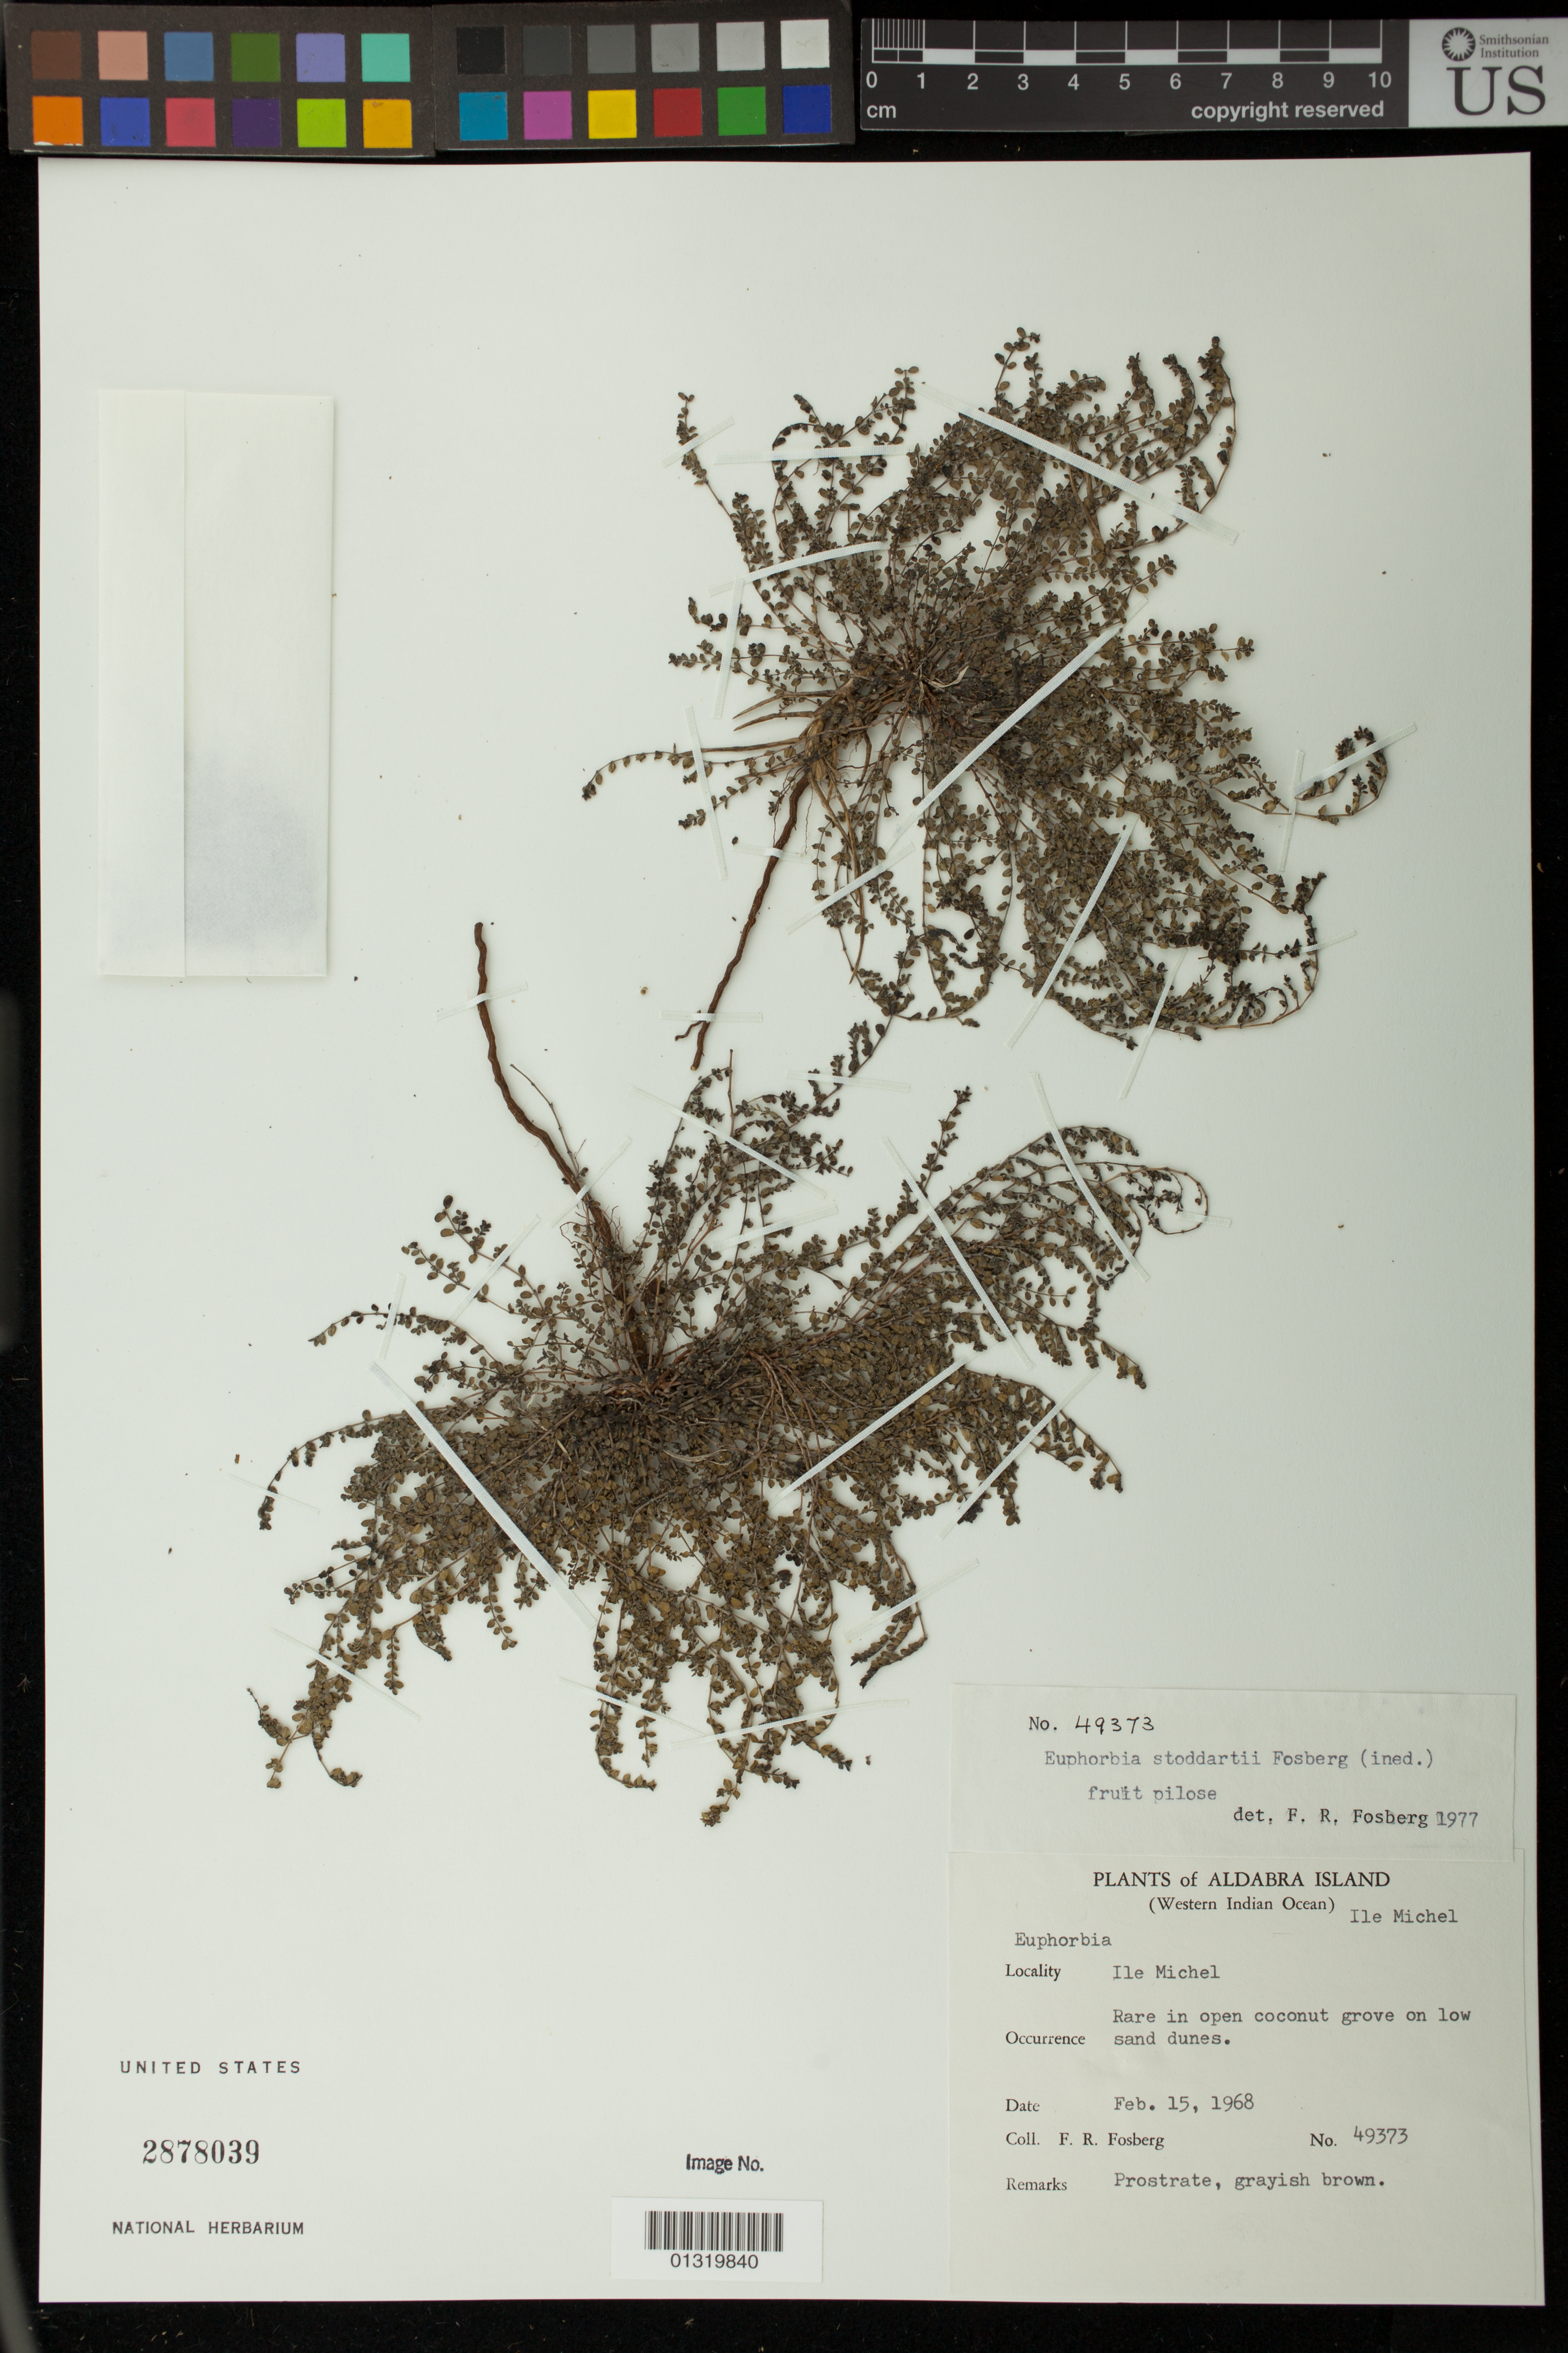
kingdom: Plantae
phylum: Tracheophyta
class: Magnoliopsida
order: Malpighiales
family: Euphorbiaceae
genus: Euphorbia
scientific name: Euphorbia stoddartii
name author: Fosberg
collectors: F. R. Fosberg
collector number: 49373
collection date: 1968-02-15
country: Seychelles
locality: Aldabra Island; Ile Michel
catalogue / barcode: US 2878039